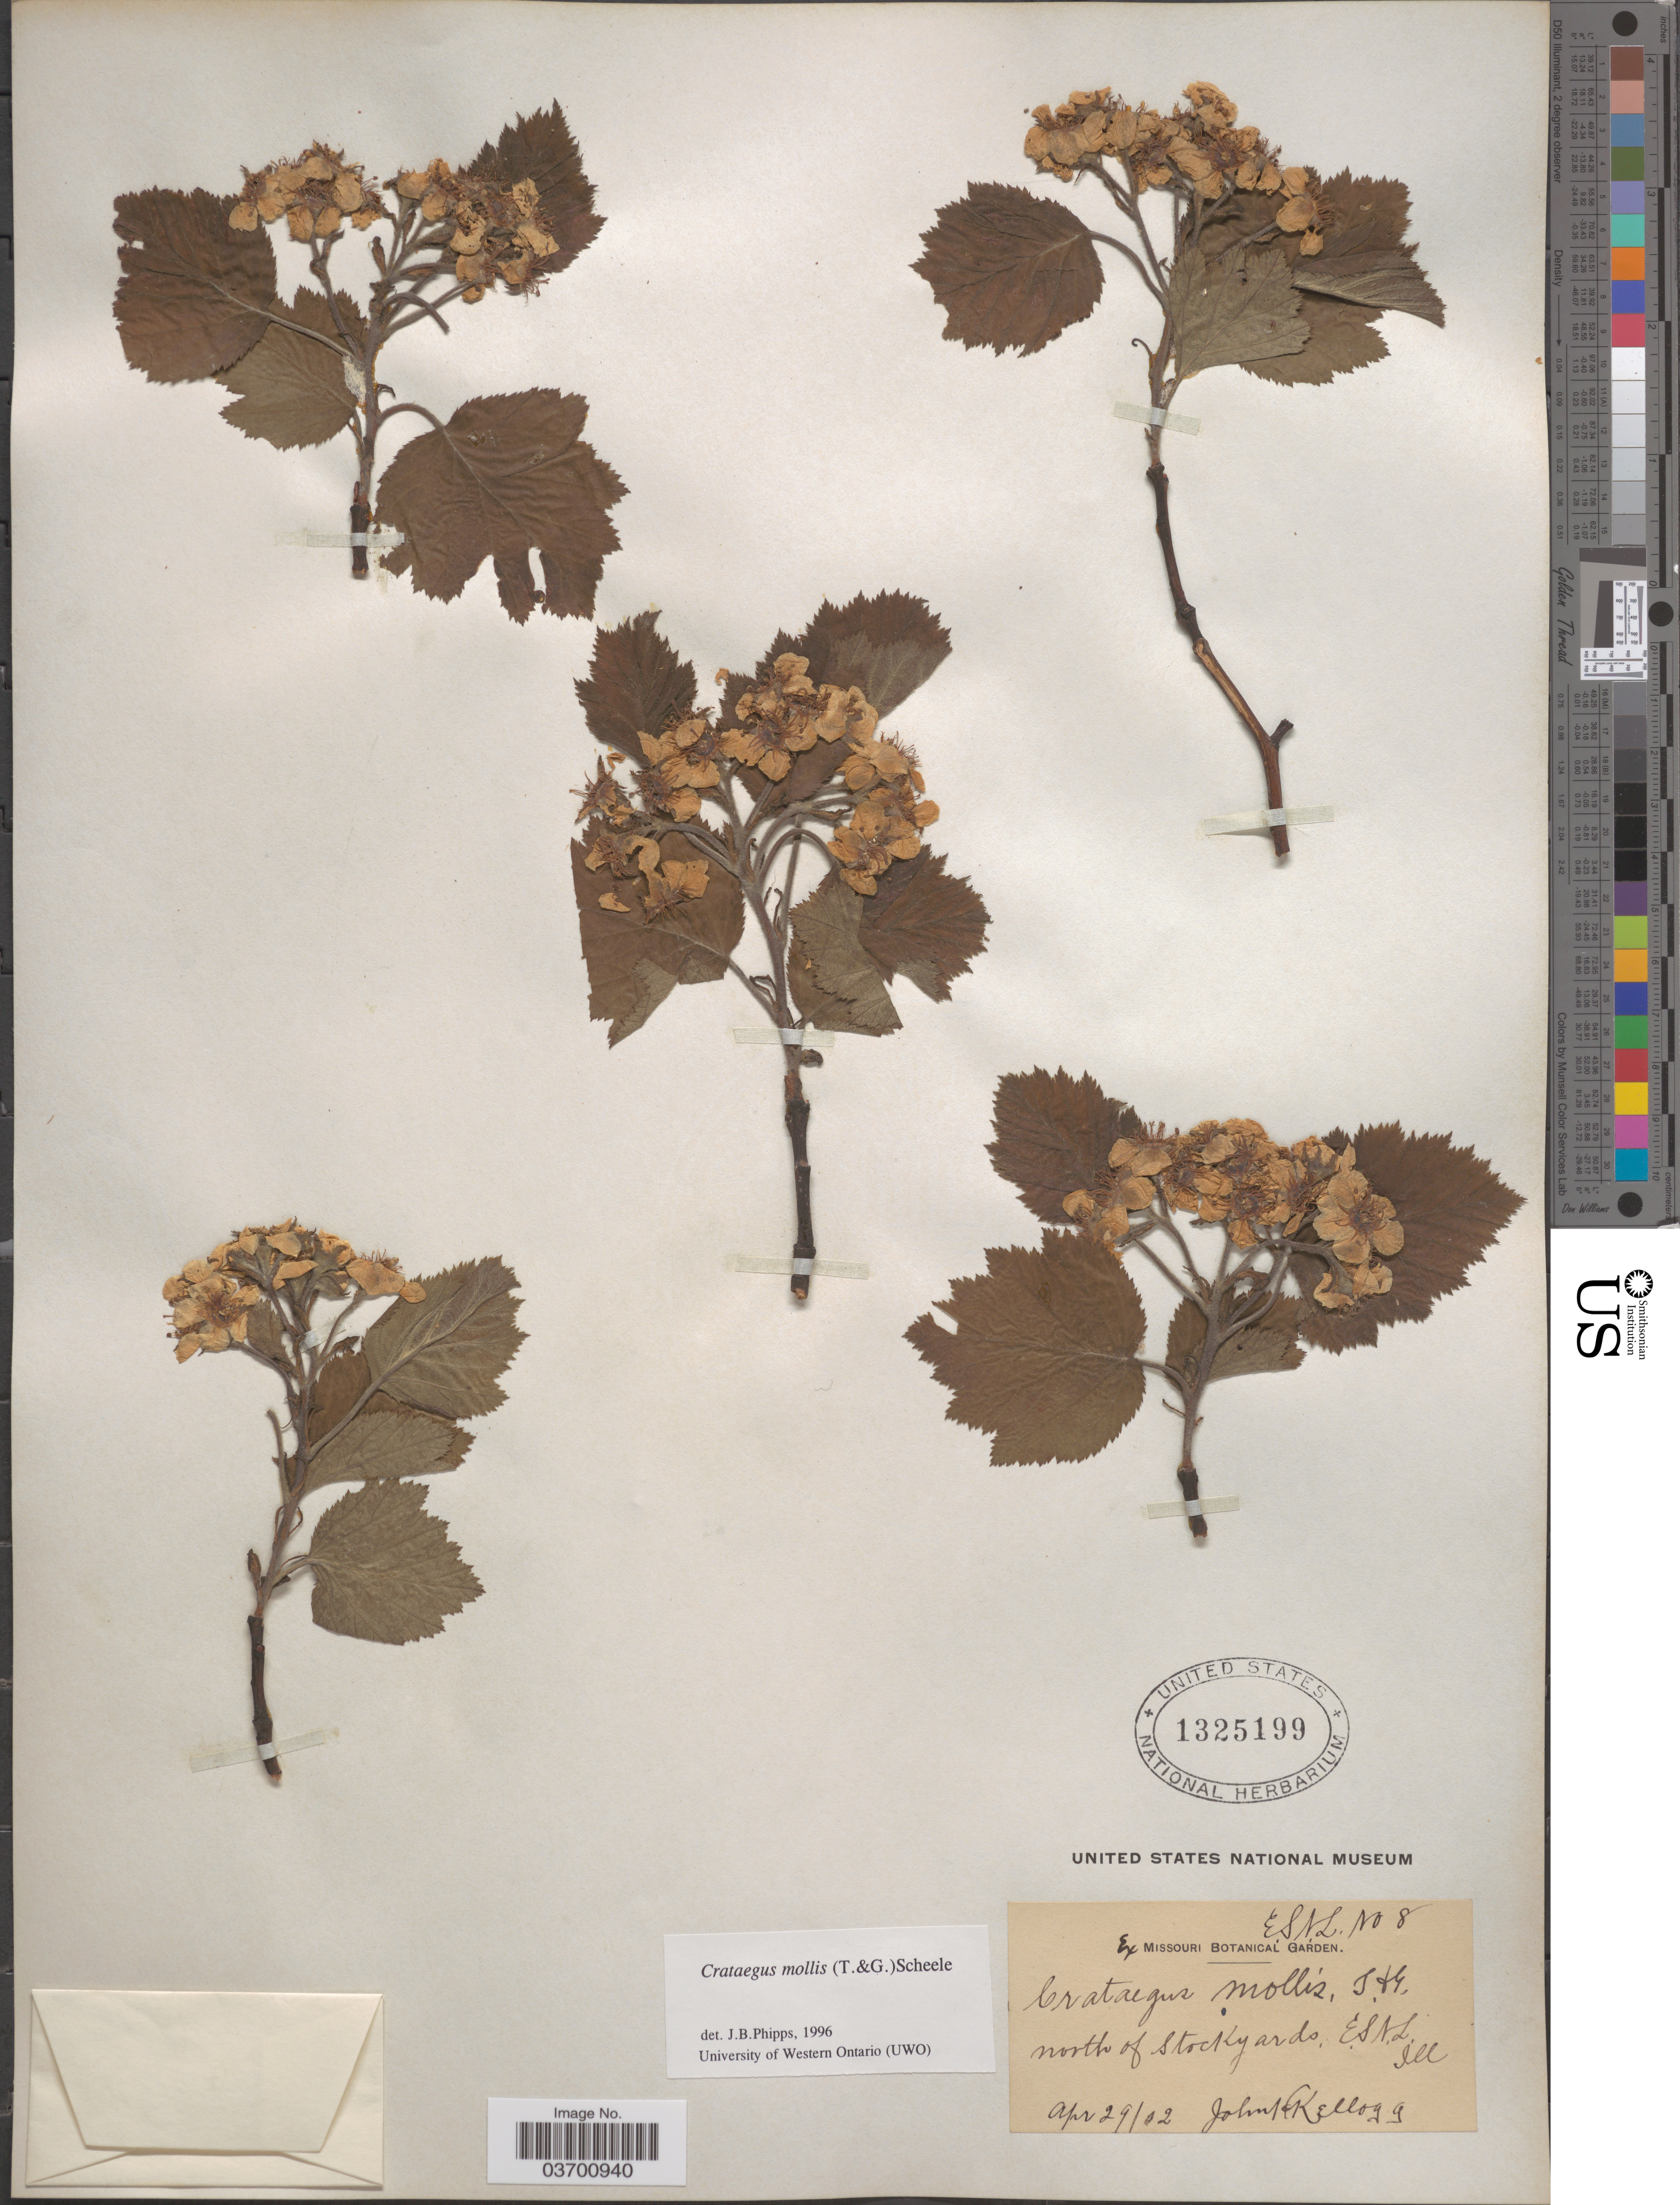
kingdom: Plantae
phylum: Tracheophyta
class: Magnoliopsida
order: Rosales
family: Rosaceae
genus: Crataegus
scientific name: Crataegus mollis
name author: (Torr. & A. Gray) Scheele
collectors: J. H. Kellogg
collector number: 8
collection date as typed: Transcribed d/m/y: 29/4/2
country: United States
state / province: Illinois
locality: North of Stockyards, E. St. L.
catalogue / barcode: US 1325199